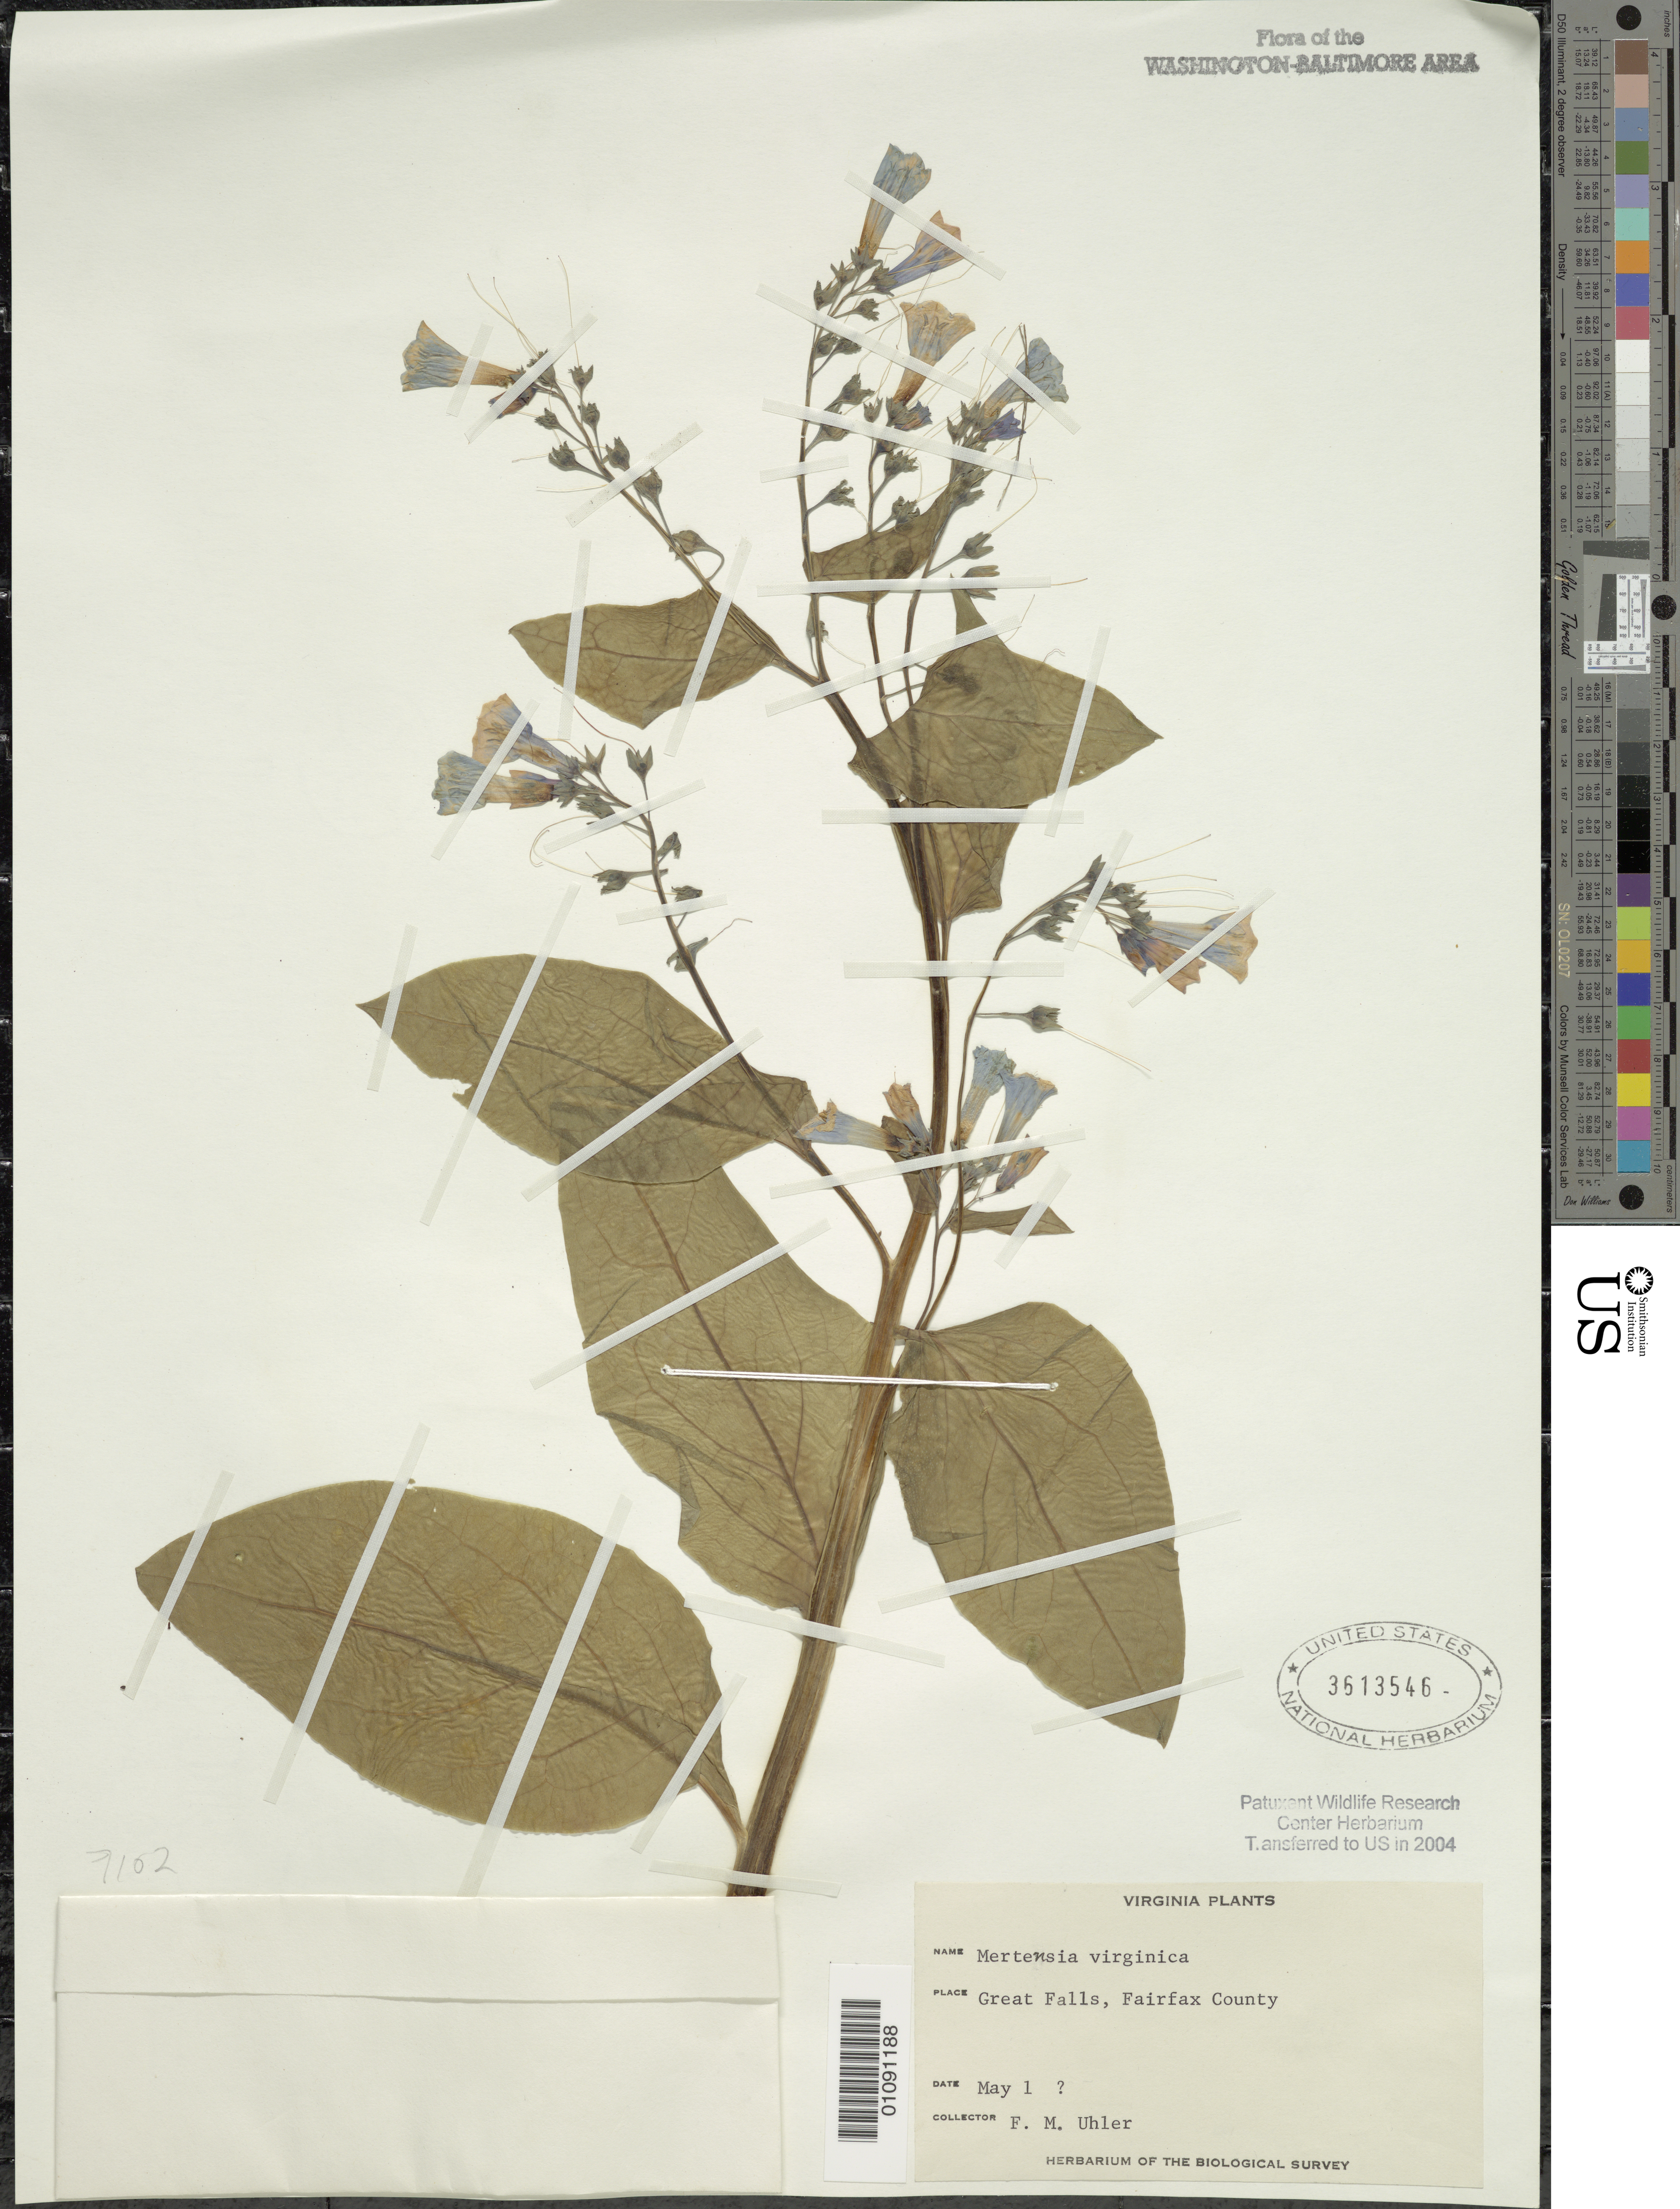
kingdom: Plantae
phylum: Tracheophyta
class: Magnoliopsida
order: Boraginales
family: Boraginaceae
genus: Mertensia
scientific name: Mertensia virginica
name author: (L.) Pers. ex Link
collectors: F. M. Uhler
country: United States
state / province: Virginia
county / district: Fairfax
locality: Great Falls.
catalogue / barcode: US 3613546